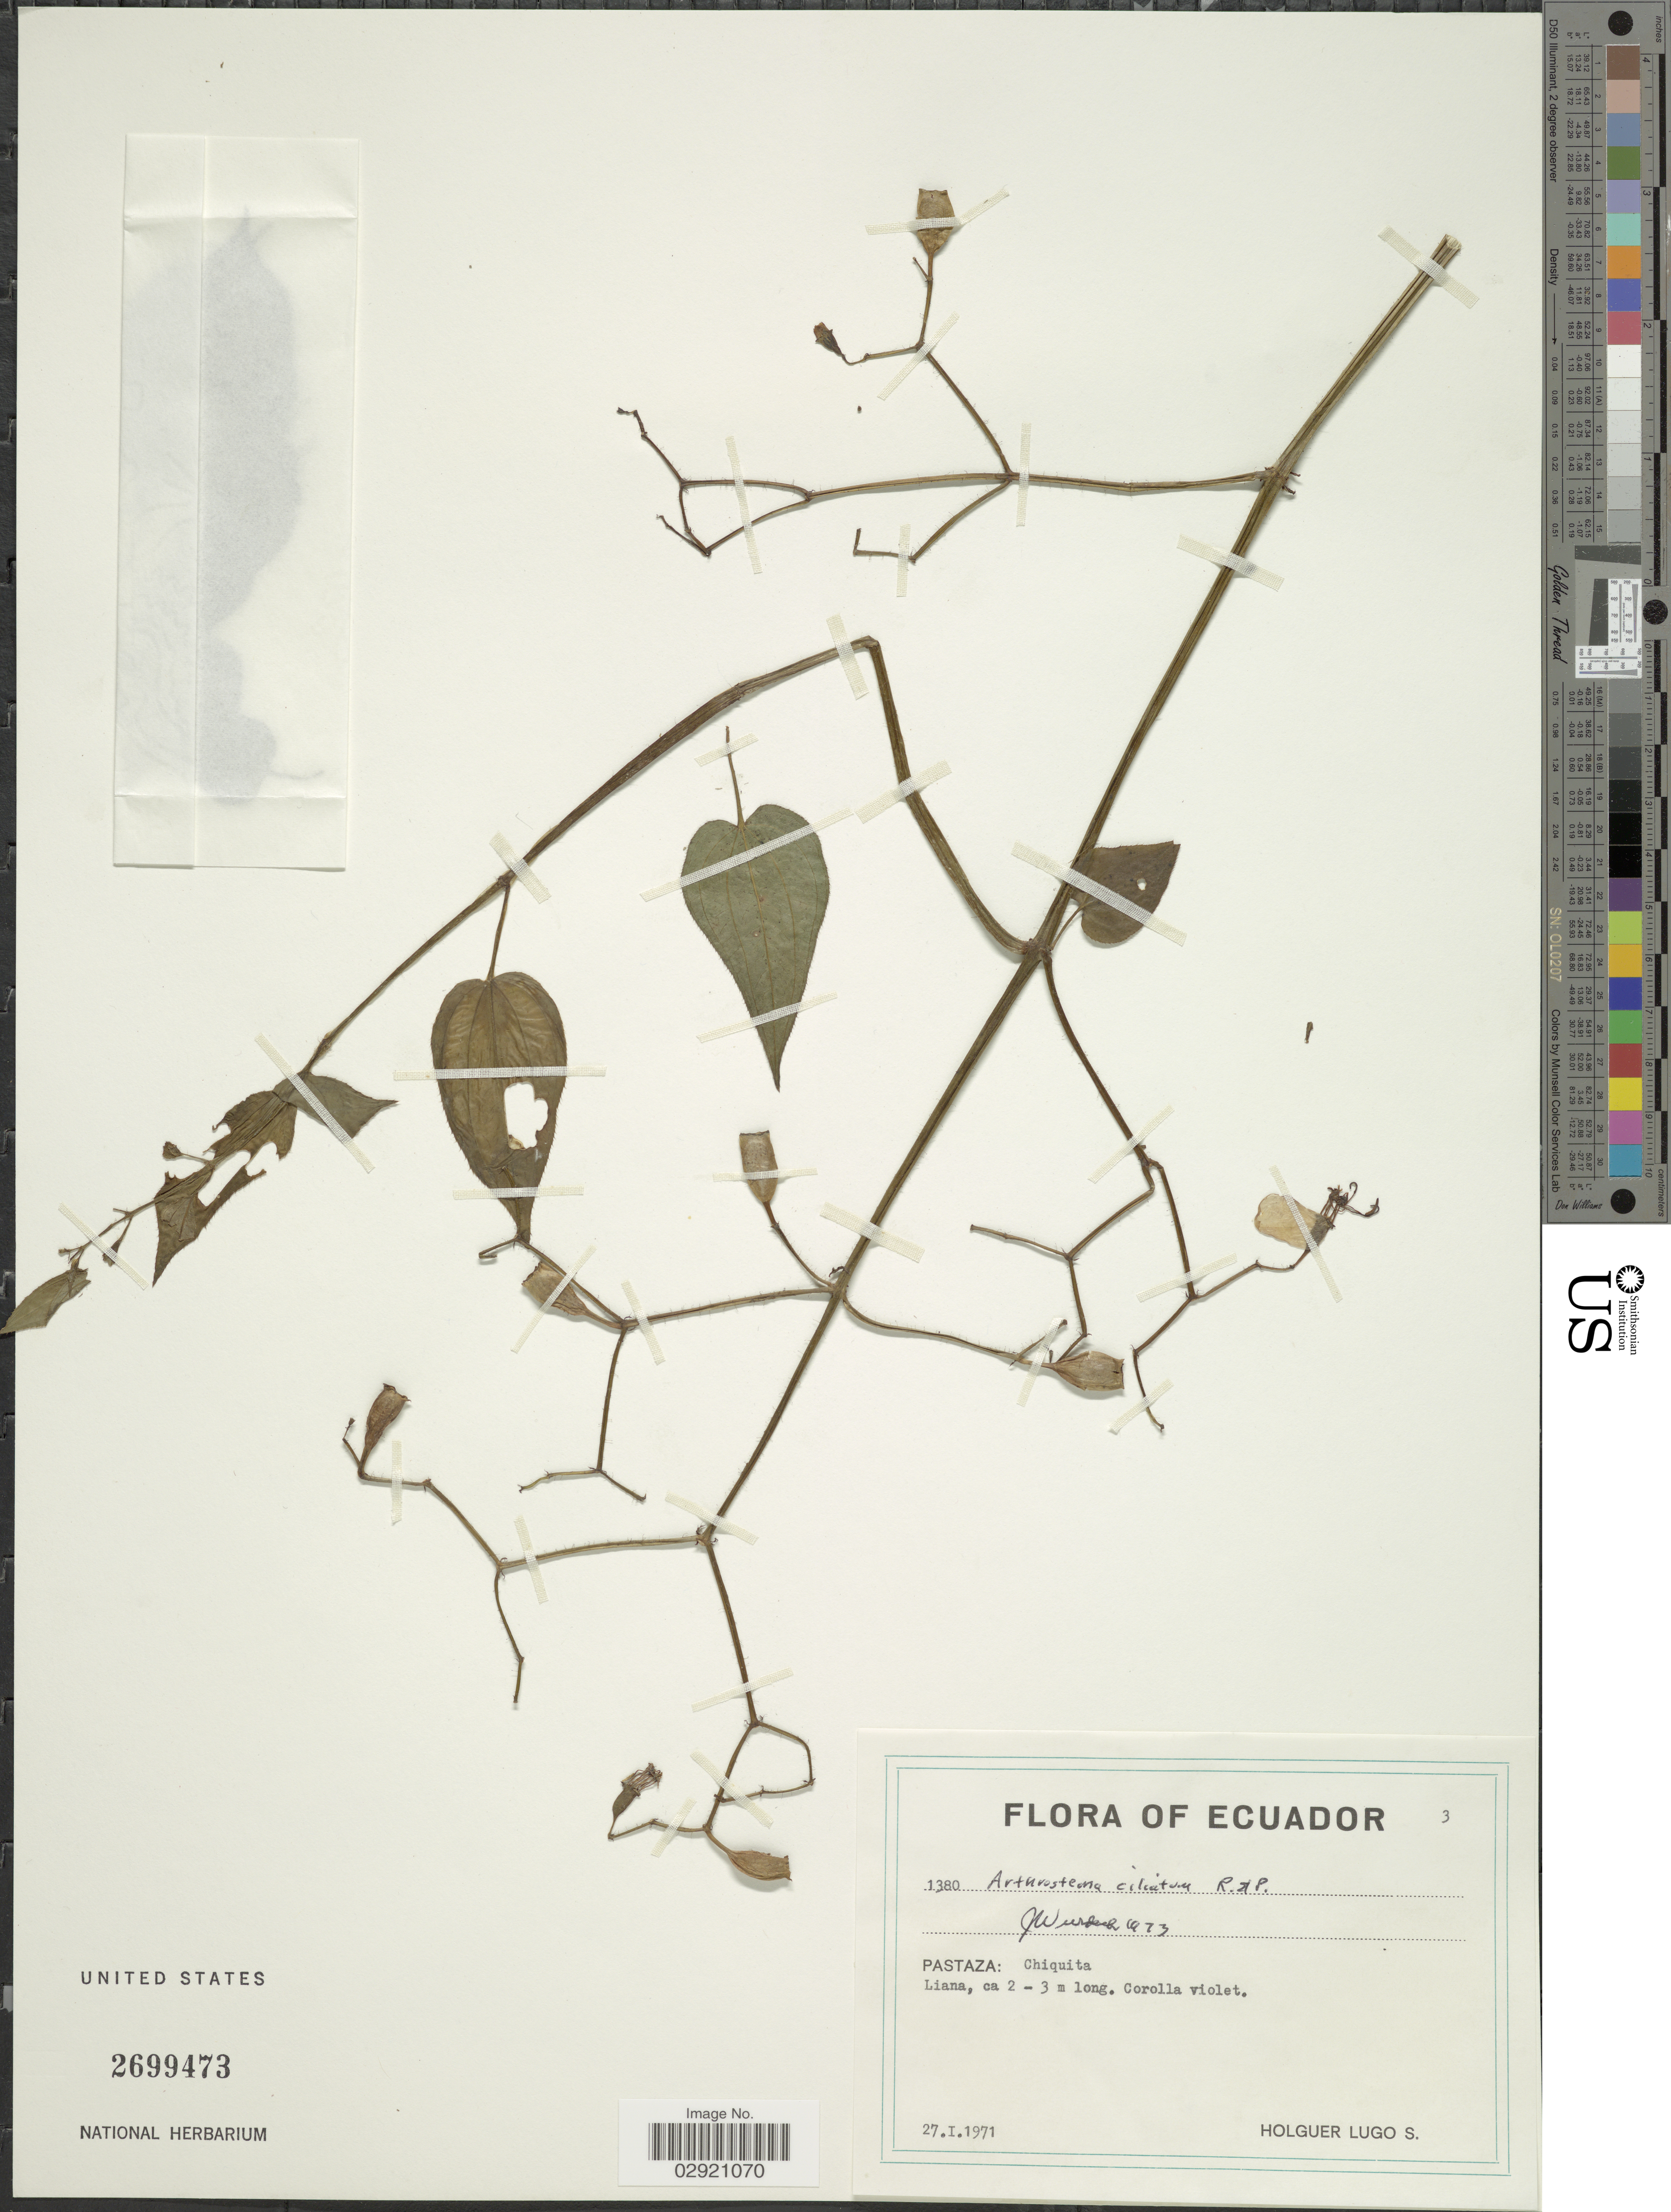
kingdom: Plantae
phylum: Tracheophyta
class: Magnoliopsida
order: Myrtales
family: Melastomataceae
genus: Arthrostemma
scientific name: Arthrostemma ciliatum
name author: Pav. ex D. Don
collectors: H. Lugo S.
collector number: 1380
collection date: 1971-01-27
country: Ecuador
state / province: Pastaza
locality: Chiquita.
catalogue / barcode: US 2699473